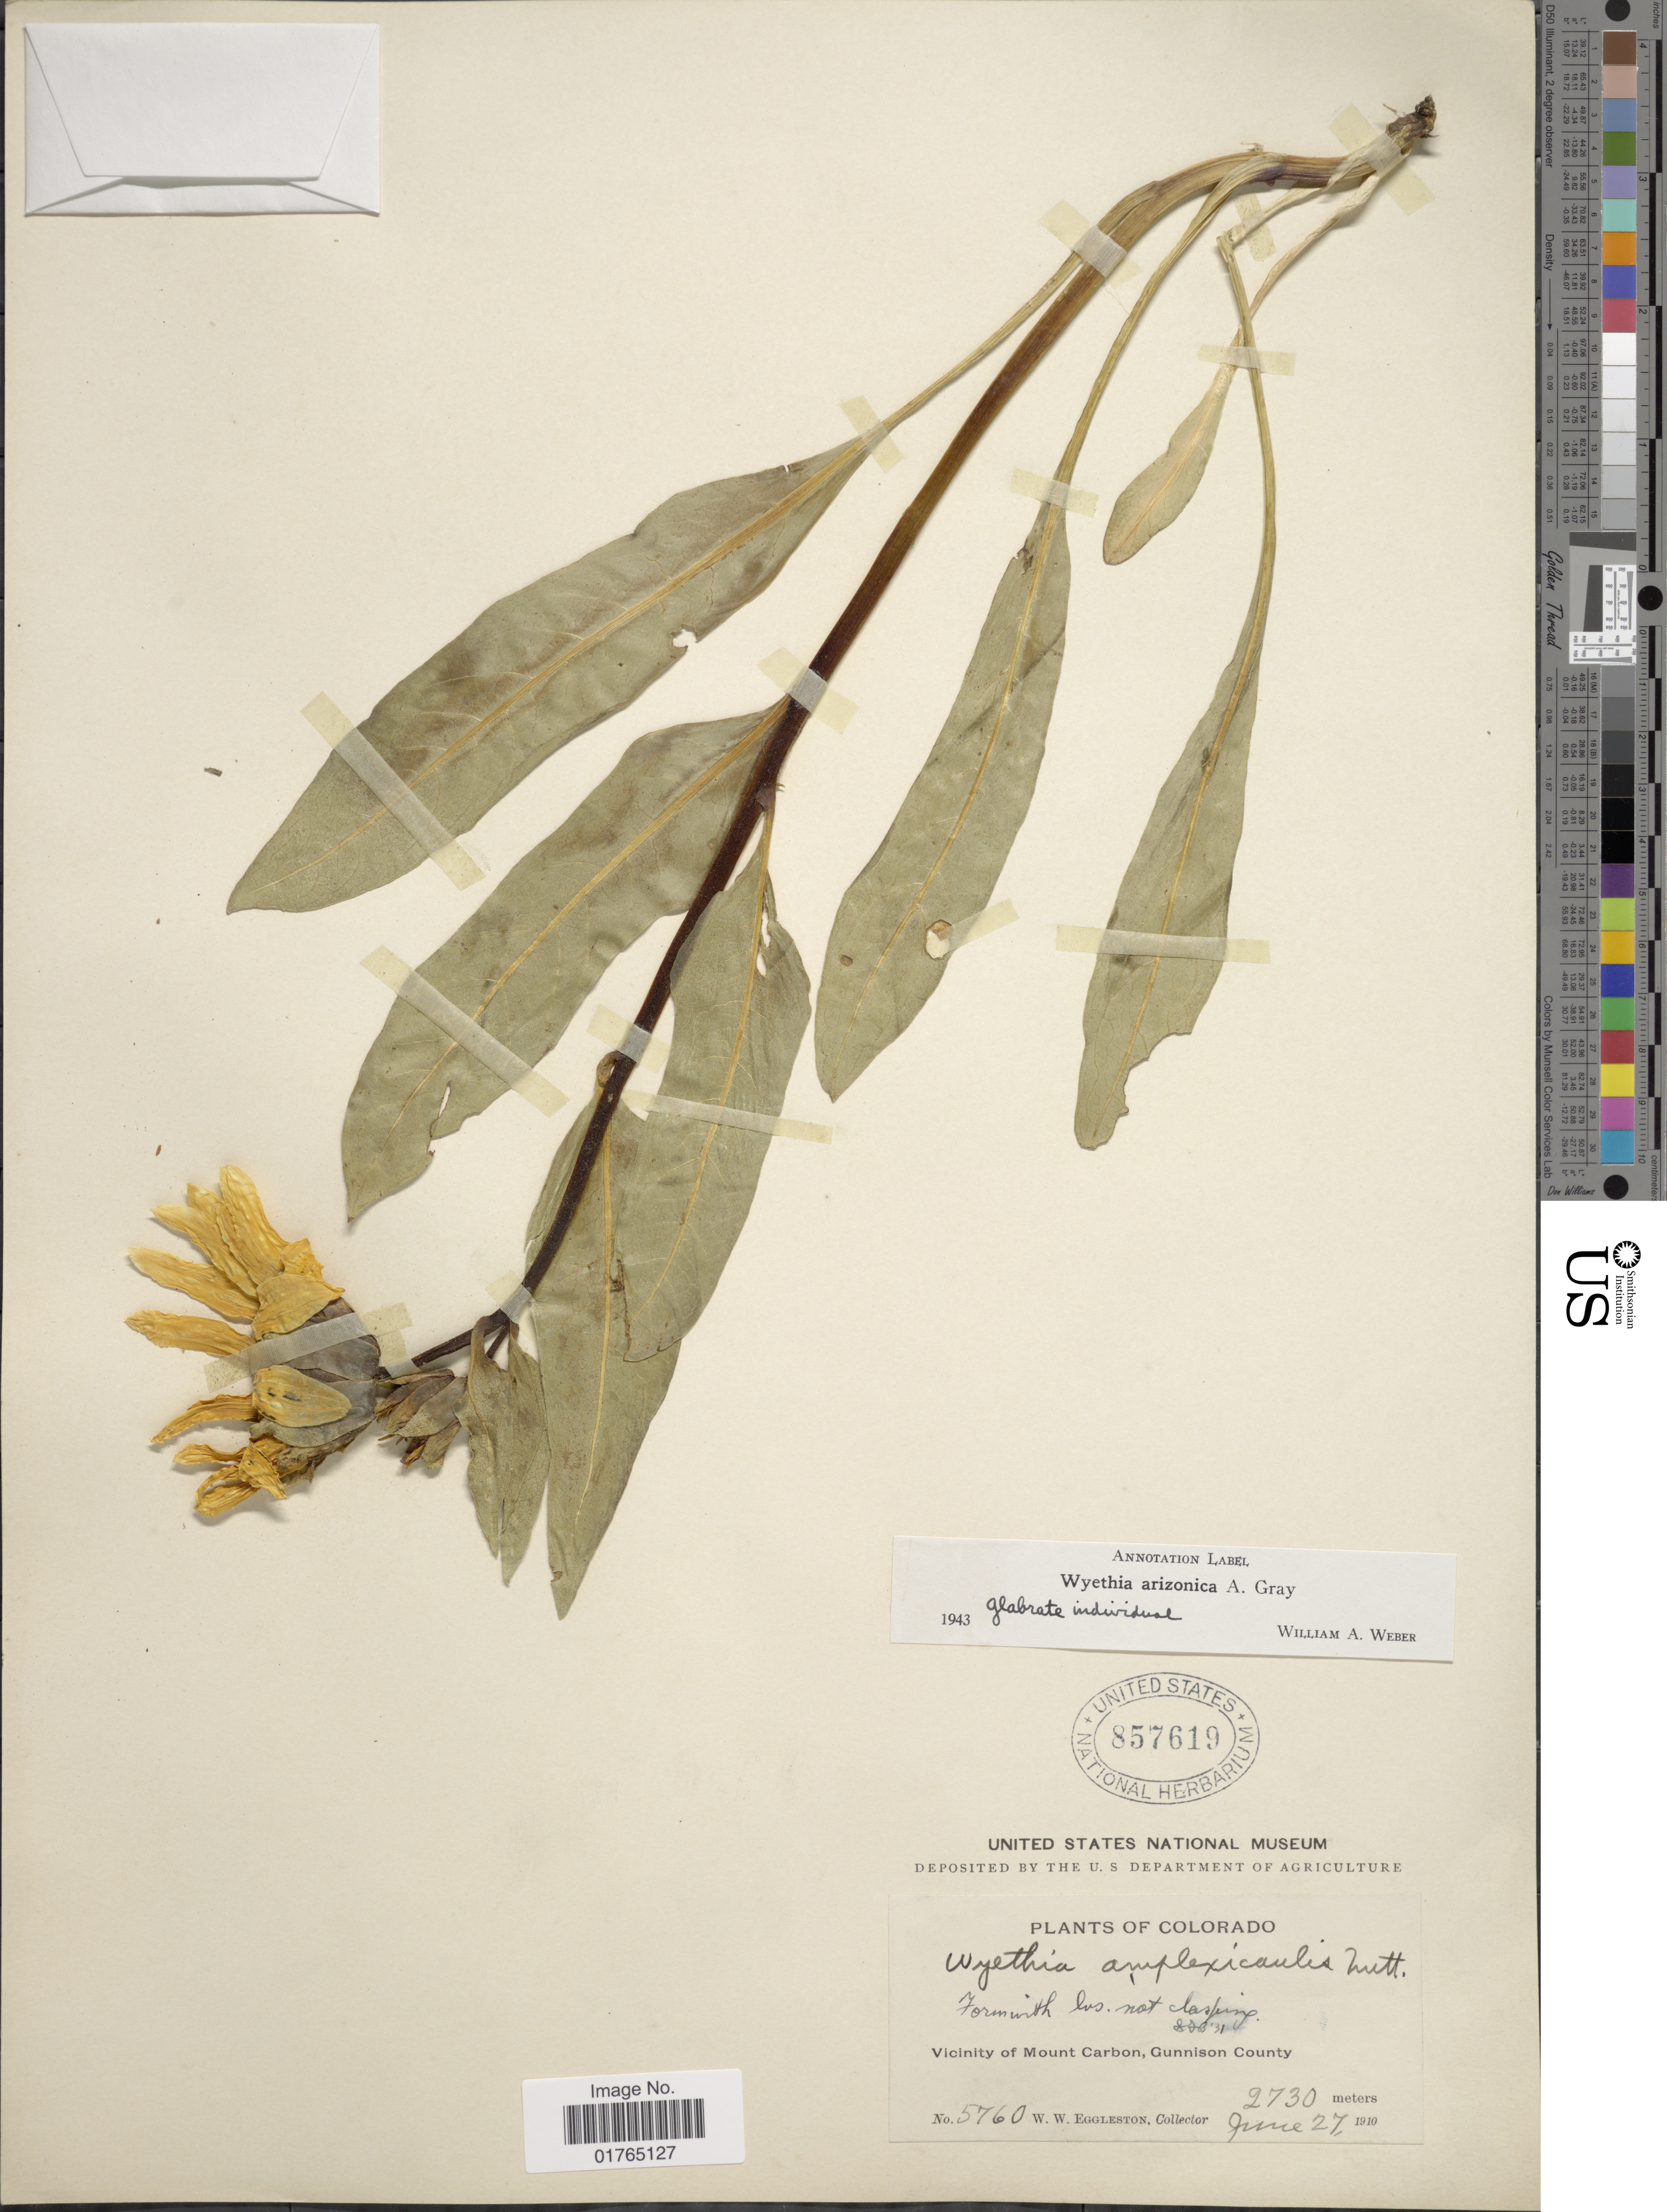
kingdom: Plantae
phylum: Tracheophyta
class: Magnoliopsida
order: Asterales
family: Asteraceae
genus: Wyethia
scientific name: Wyethia arizonica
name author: A. Gray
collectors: W. W. Eggleston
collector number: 5760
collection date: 1910-06-27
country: United States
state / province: Colorado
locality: Vicinity of Mount Carbon, Gunnison County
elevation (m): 2730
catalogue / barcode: US 857619